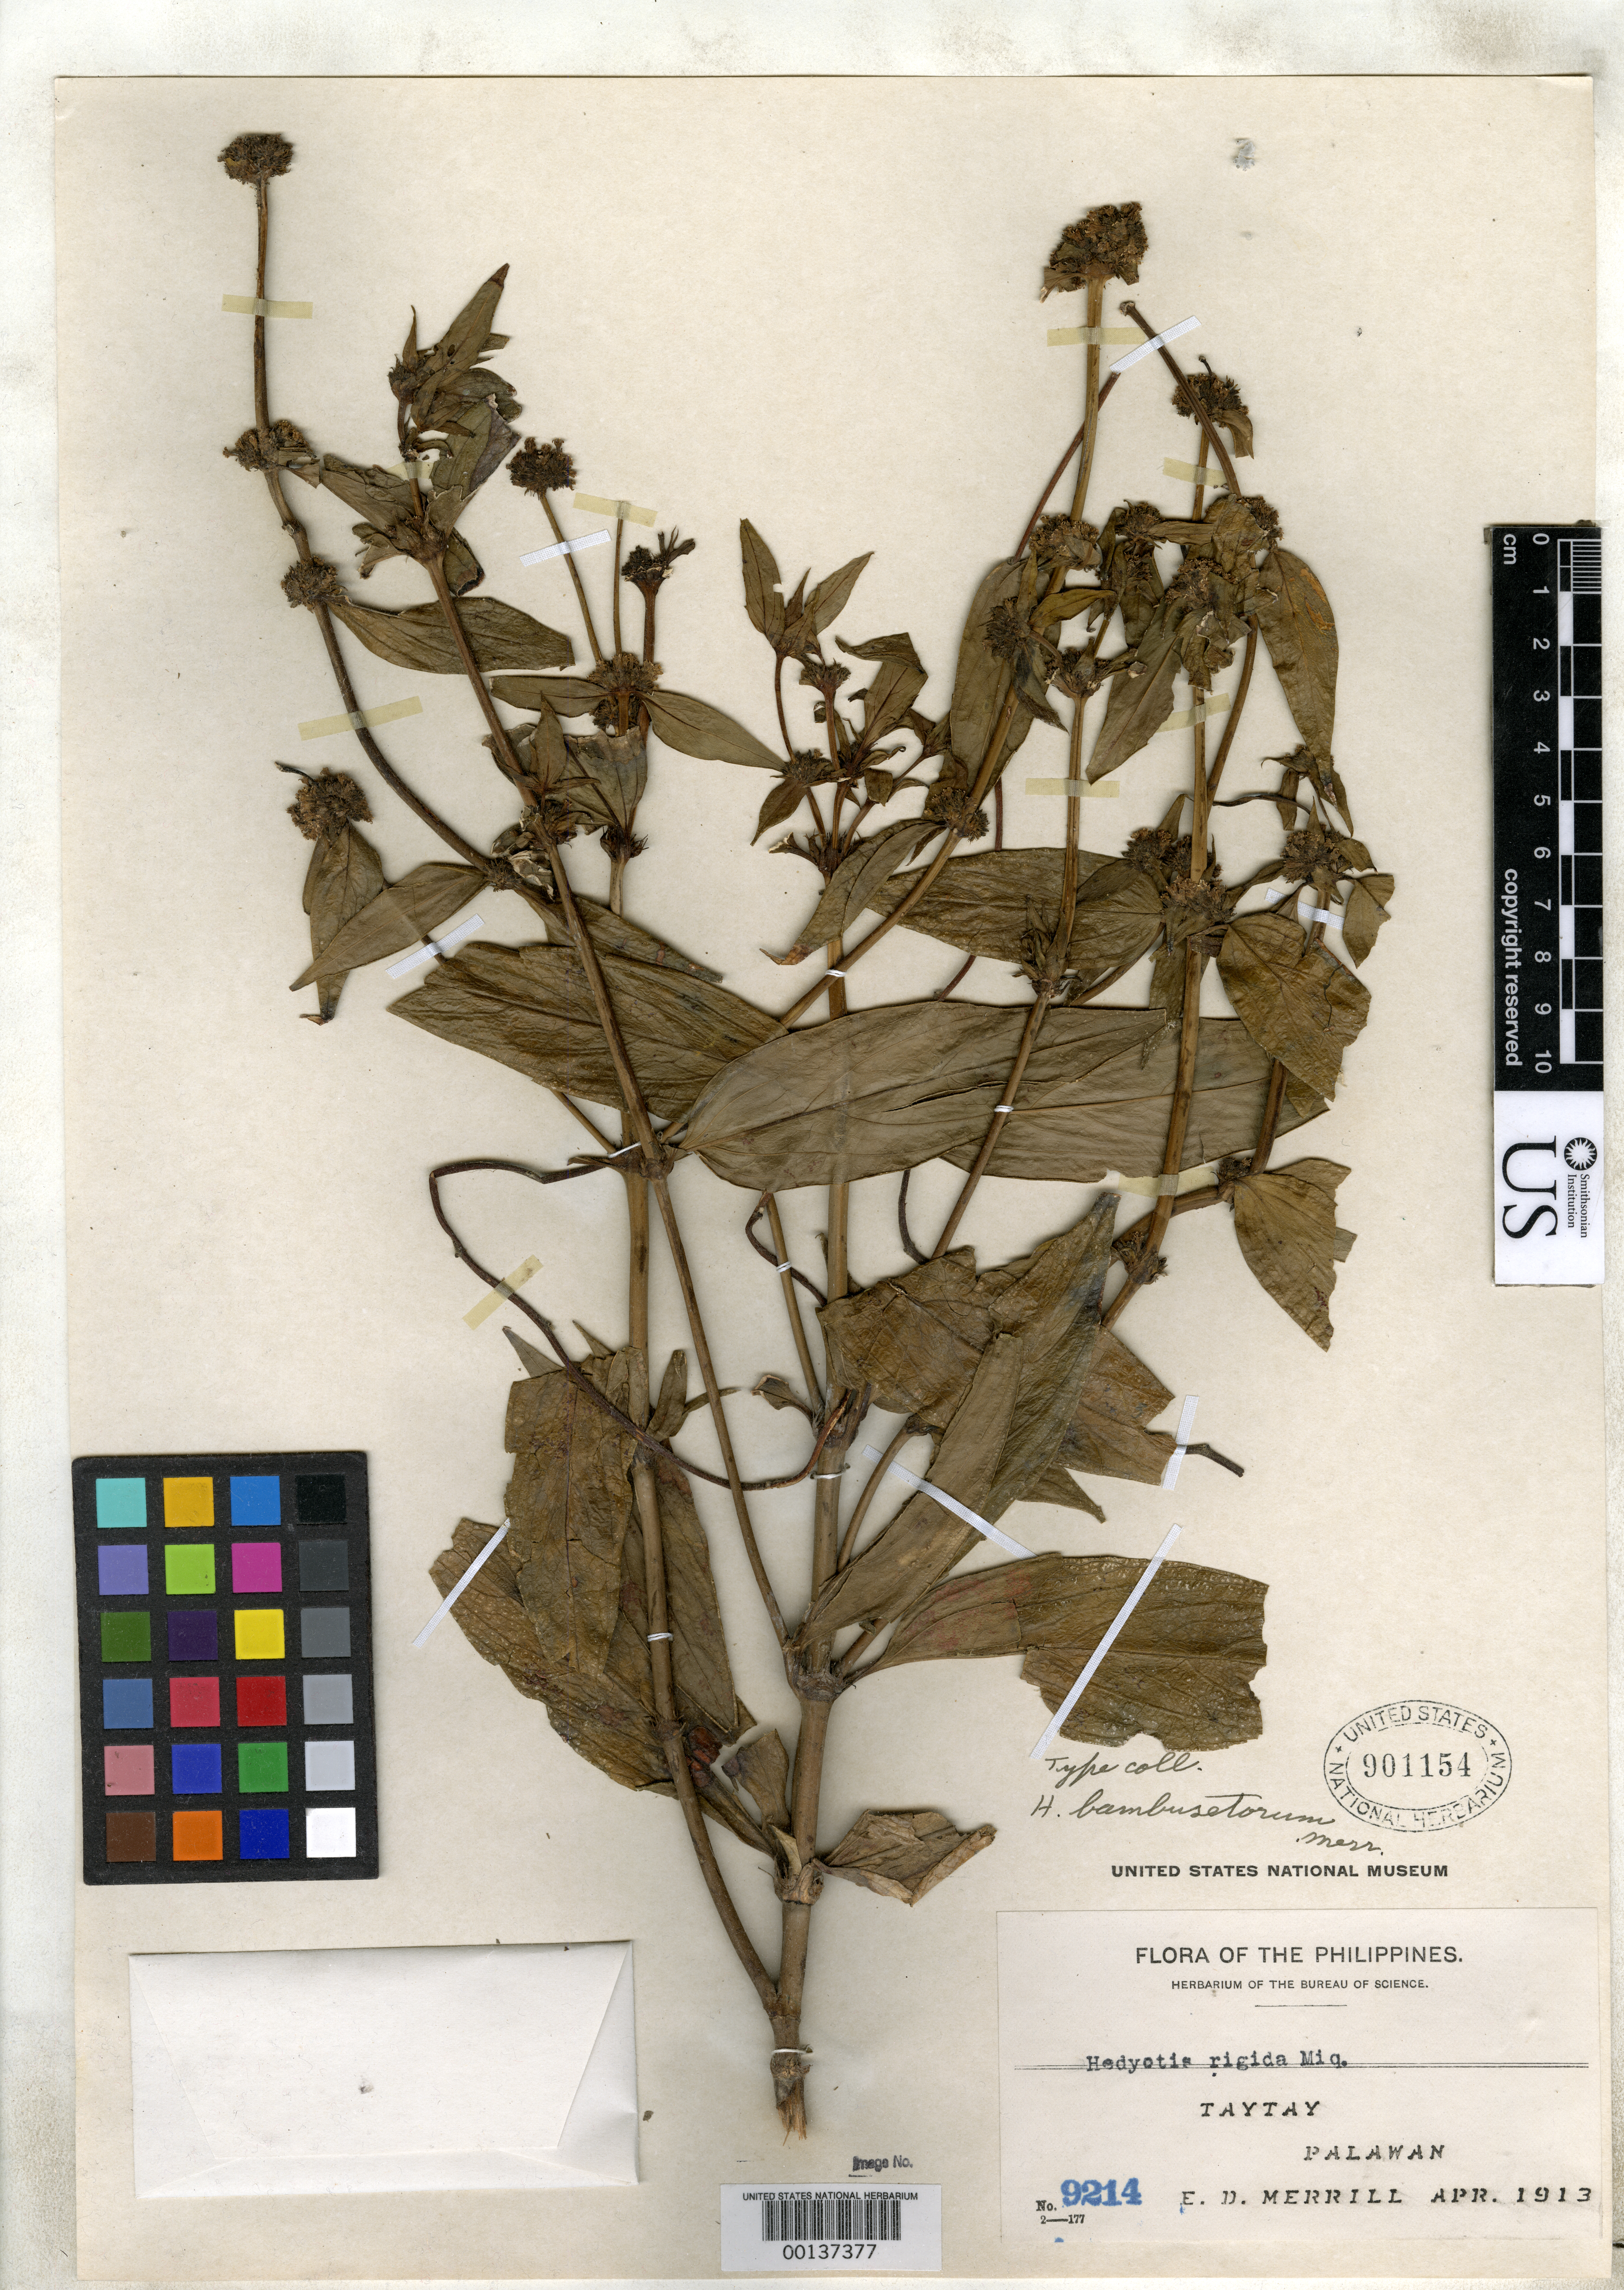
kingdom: Plantae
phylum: Tracheophyta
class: Magnoliopsida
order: Gentianales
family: Rubiaceae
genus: Hedyotis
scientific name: Hedyotis bambusetorum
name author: Merr.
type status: Isotype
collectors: E. D. Merrill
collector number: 9214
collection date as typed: Apr 1913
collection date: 1913-04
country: Philippines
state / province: Mimaropa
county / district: Palawan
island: Palawan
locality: Taytay.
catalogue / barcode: US 901154